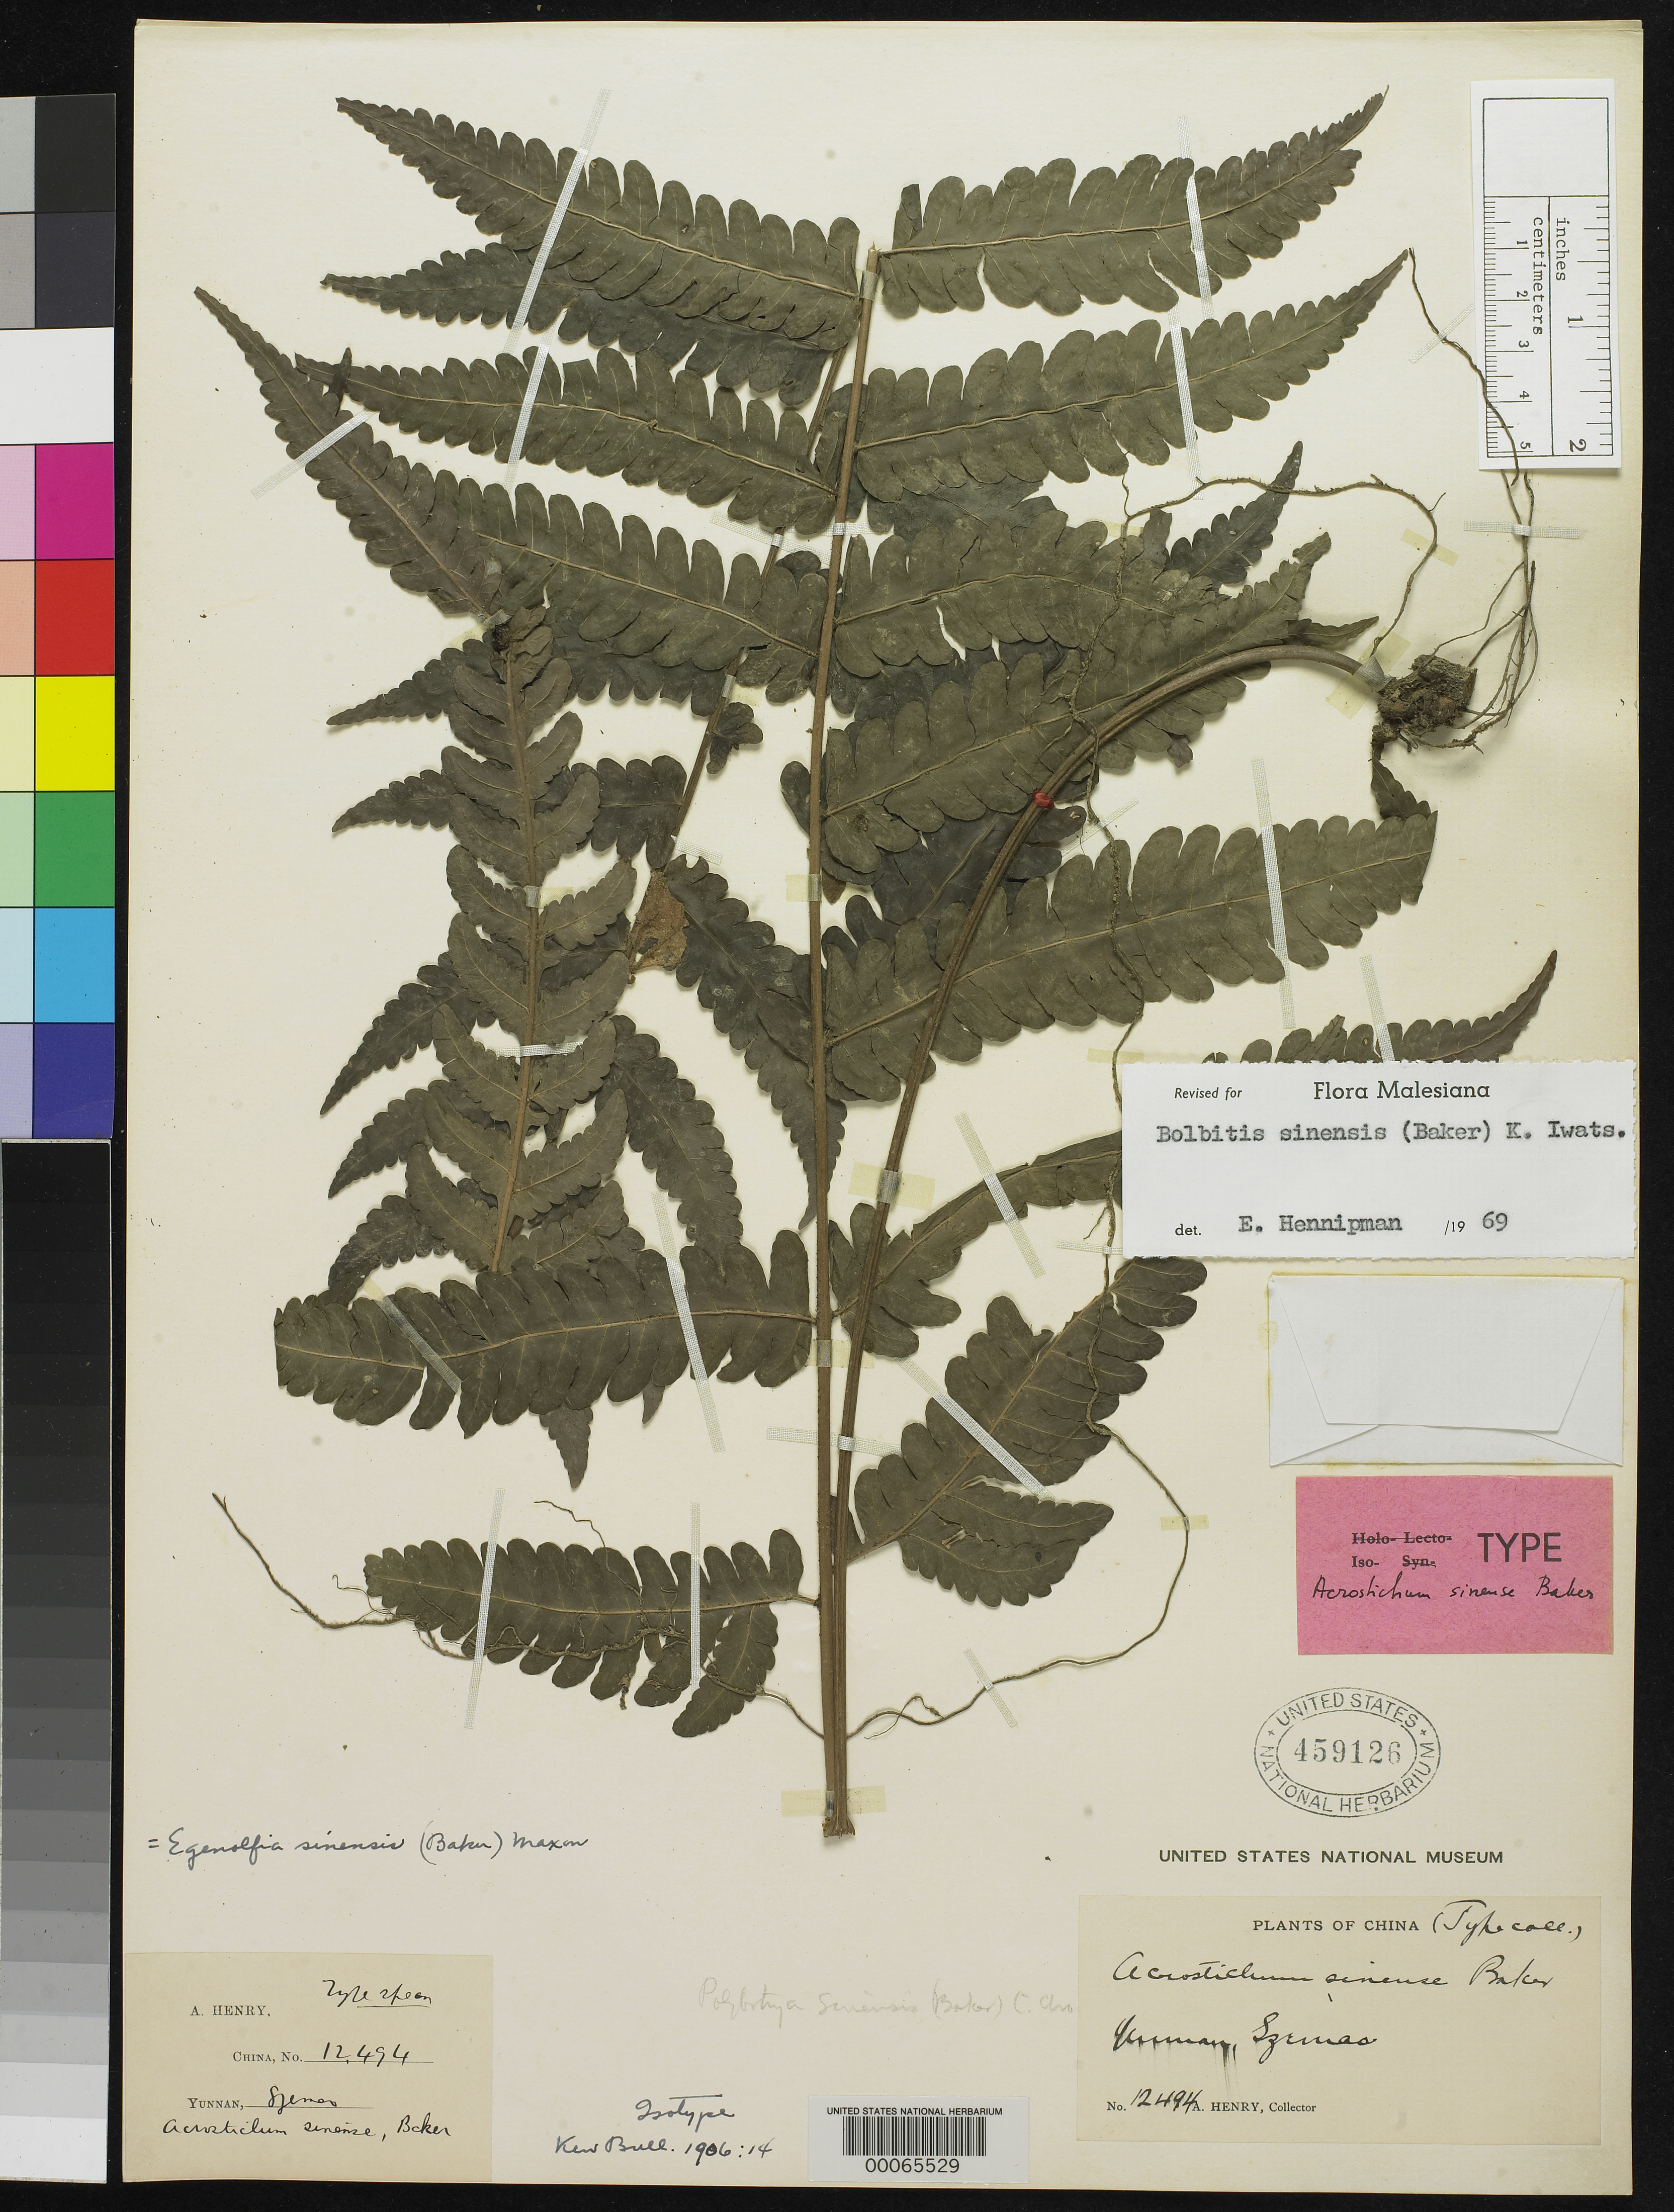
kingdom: Plantae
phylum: Tracheophyta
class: Polypodiopsida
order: Polypodiales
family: Pteridaceae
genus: Acrostichum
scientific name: Acrostichum sinense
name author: Baker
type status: Type Collection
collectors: A. Henry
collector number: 12494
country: China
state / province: Yunnan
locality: Szemao.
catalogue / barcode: US 459126